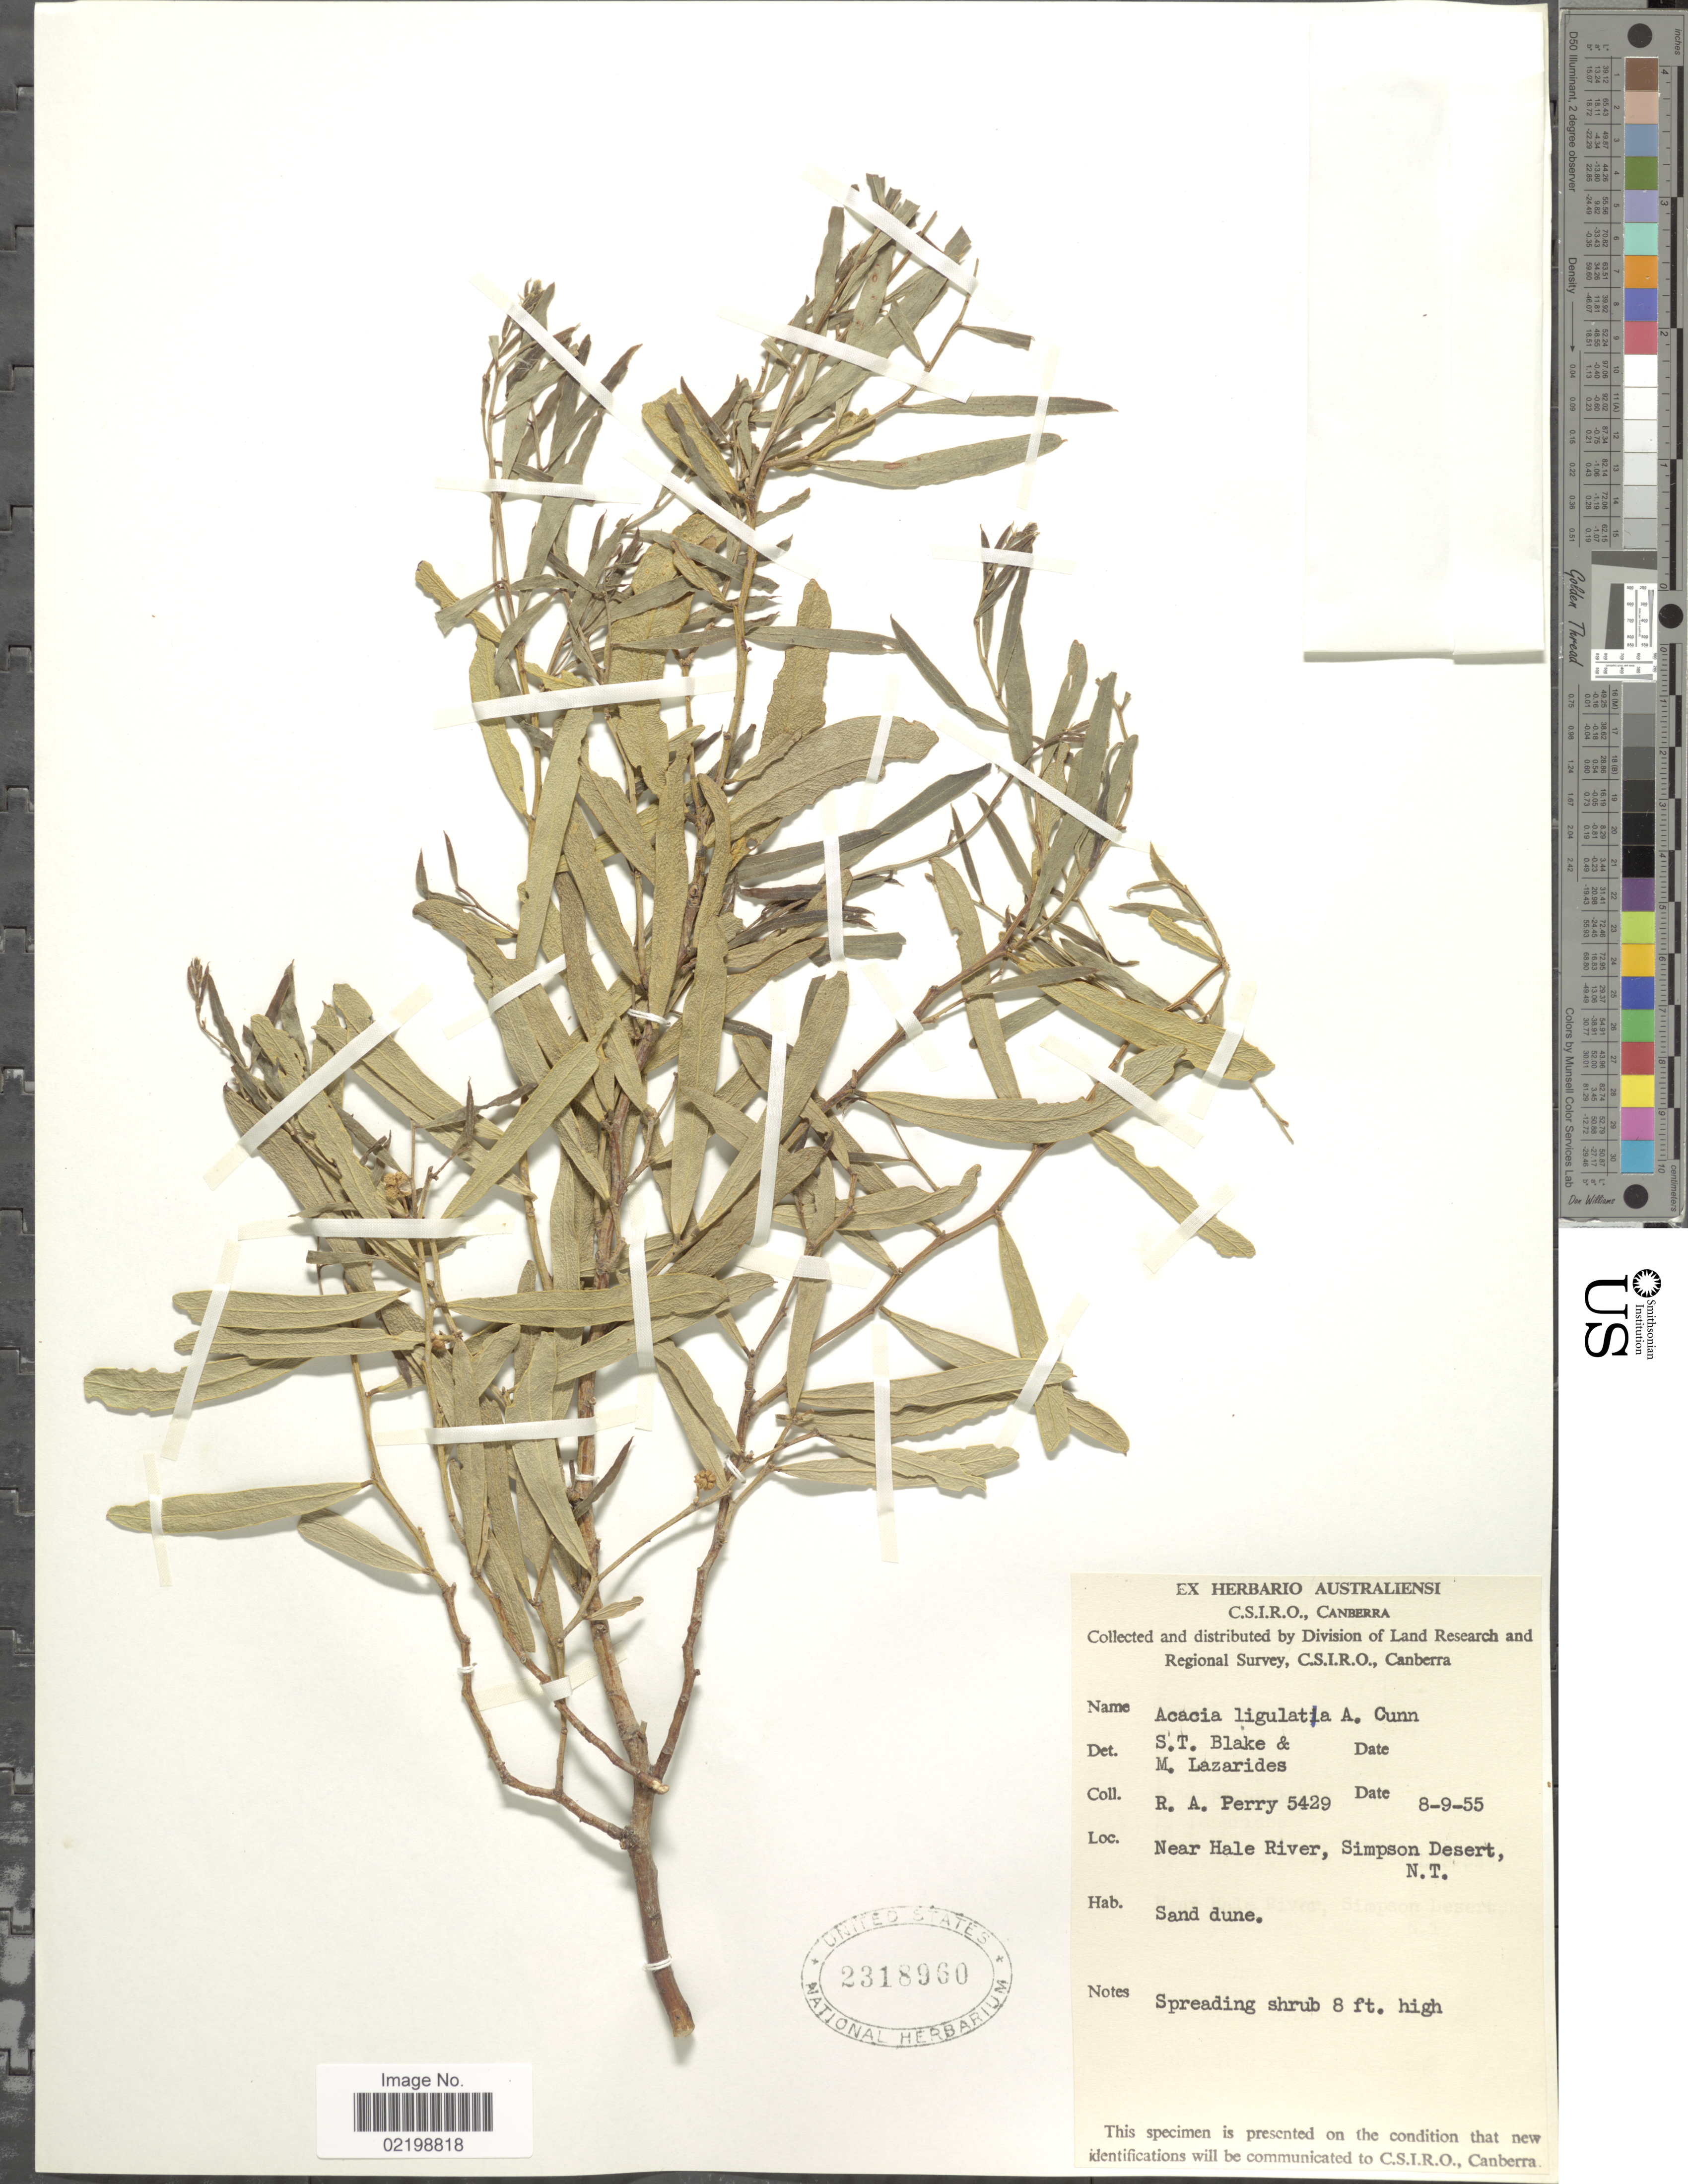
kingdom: Plantae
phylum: Tracheophyta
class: Magnoliopsida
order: Fabales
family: Fabaceae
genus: Acacia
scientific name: Acacia ligulata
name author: Benth.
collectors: Perry, R. A.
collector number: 5429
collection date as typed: Transcribed d/m/y: 8/9/55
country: Australia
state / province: Northern Territory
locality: Near Hale River, Simpson Desert, N.T.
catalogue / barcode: US 2318960